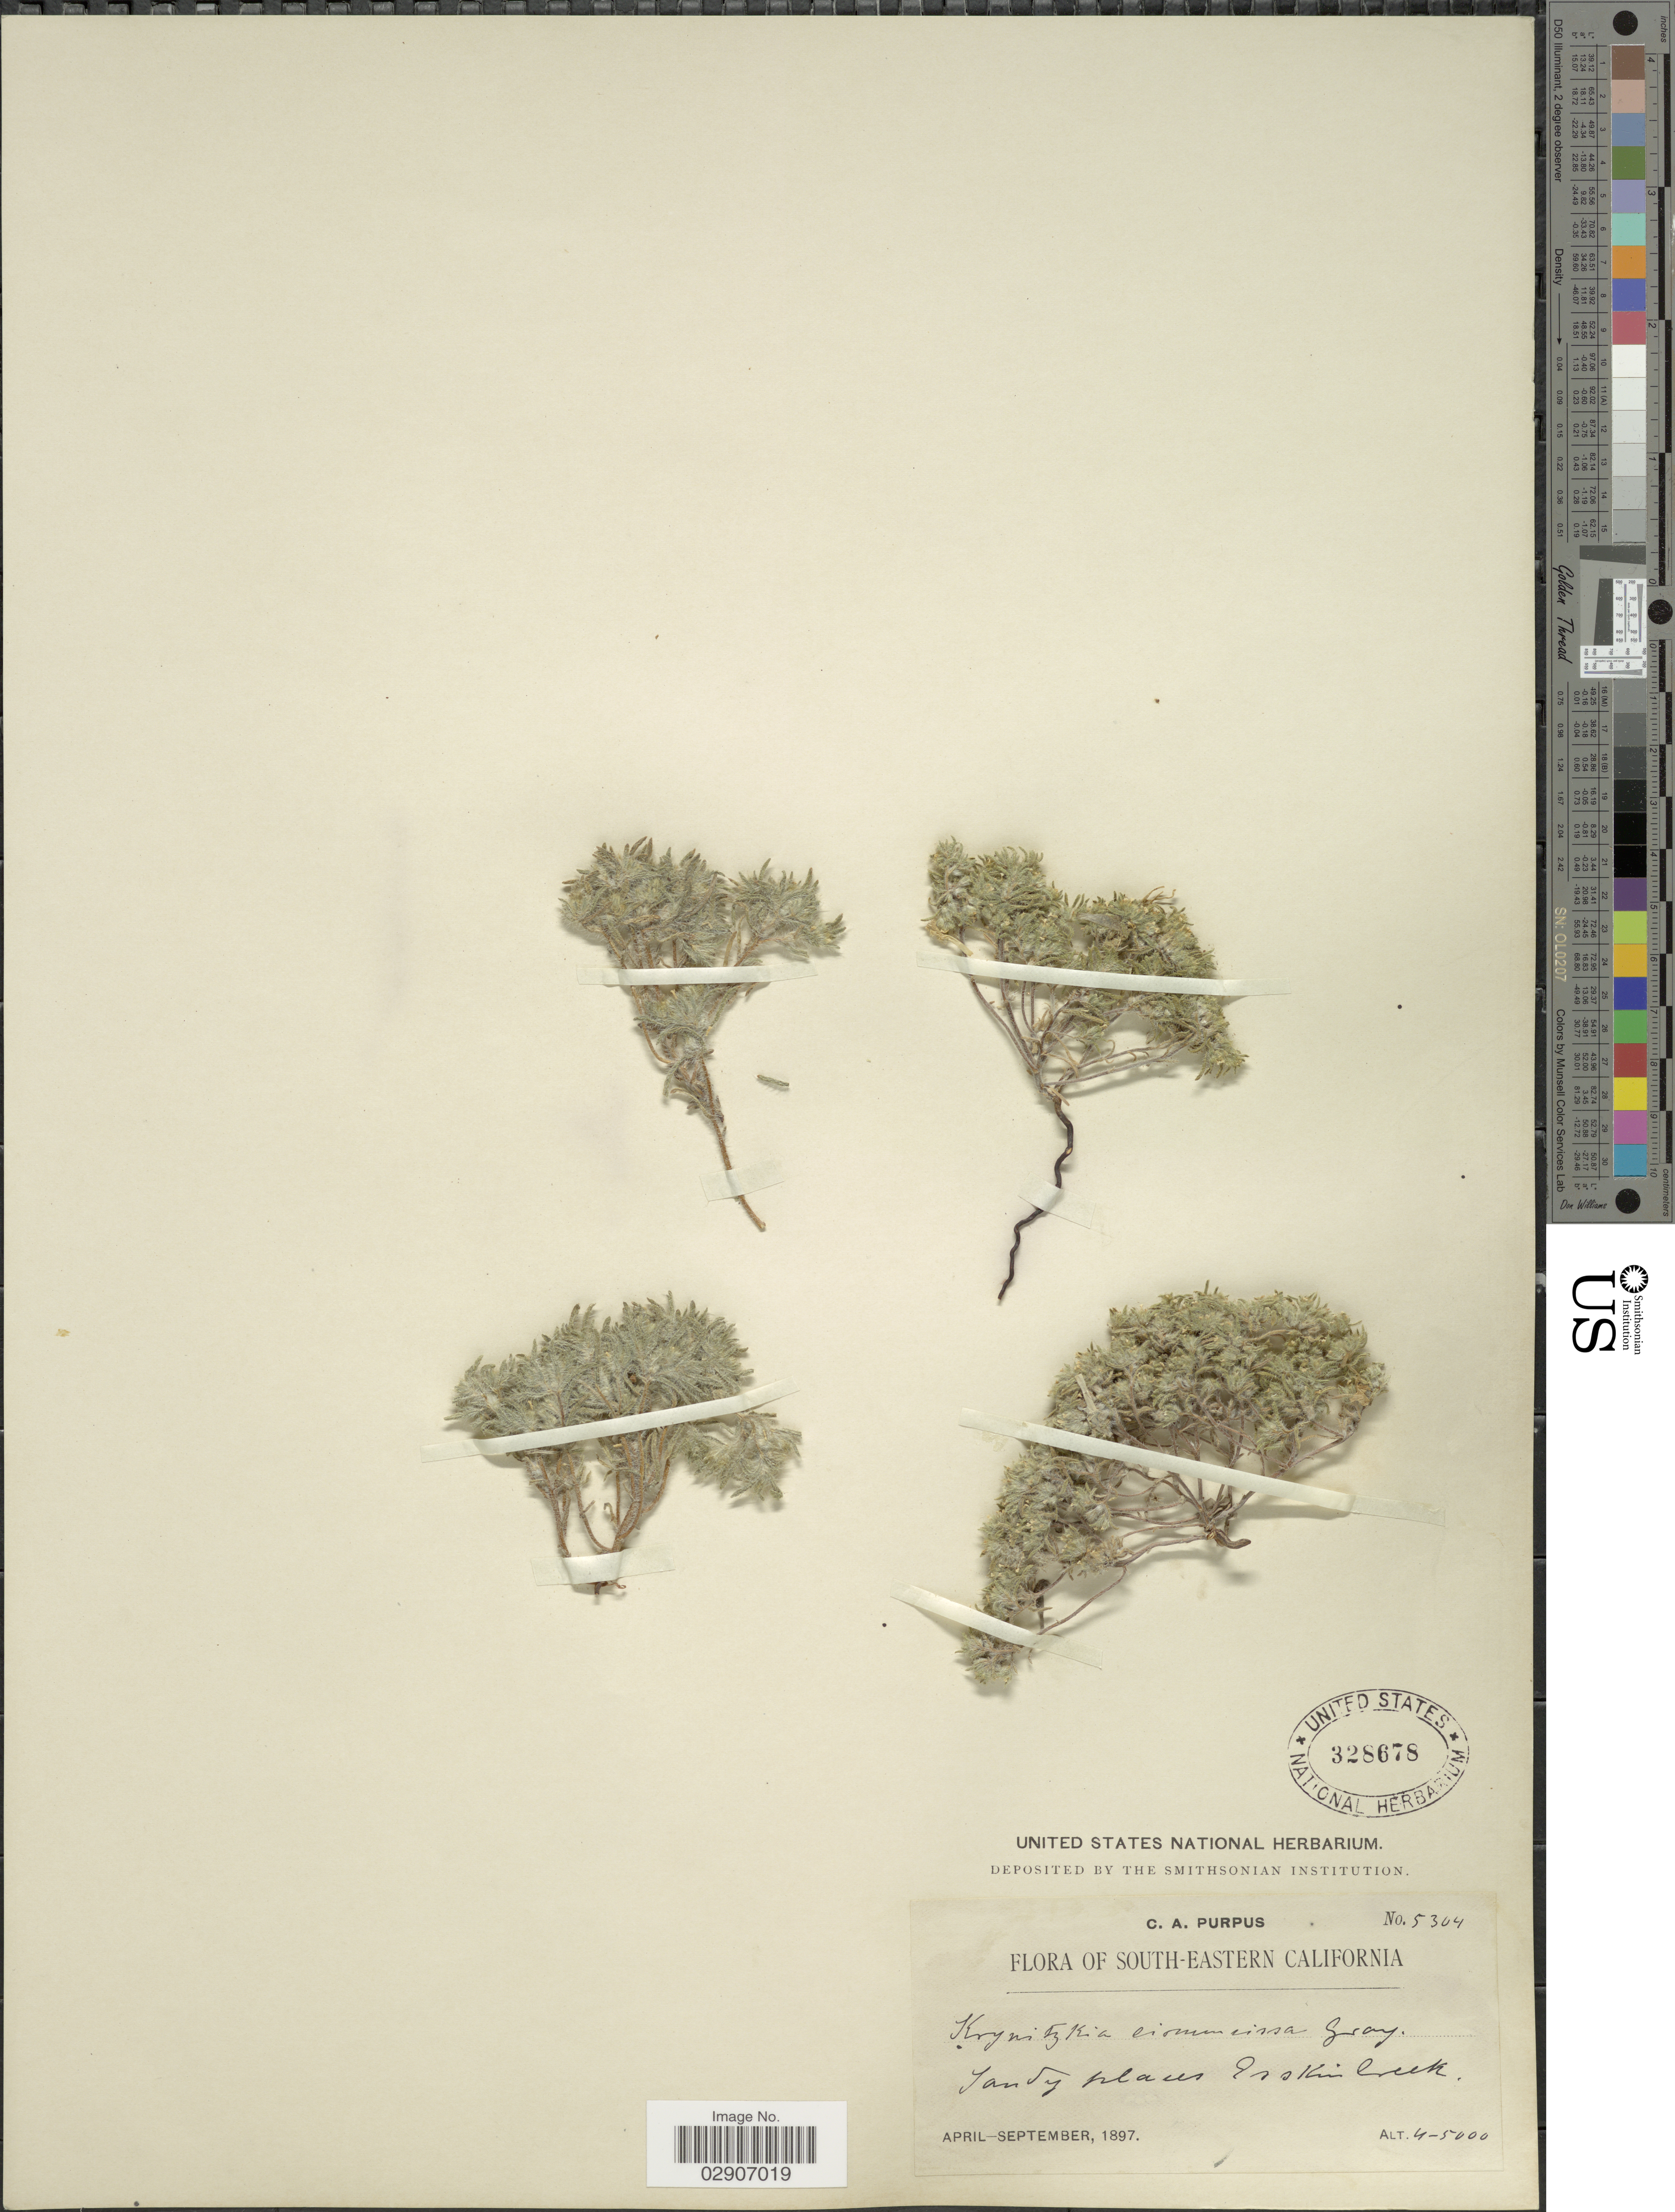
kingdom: Plantae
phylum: Tracheophyta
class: Magnoliopsida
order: Boraginales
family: Boraginaceae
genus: Cryptantha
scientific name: Cryptantha circumscissa var. hispida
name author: (J.F. Macbr.) I.M. Johnst.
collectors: C. A. Purpus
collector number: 5304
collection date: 1897-04/1897-09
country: United States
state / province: California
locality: South-Eastern California. Sandy places Erskine Creek.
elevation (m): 1219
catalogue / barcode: US 328678